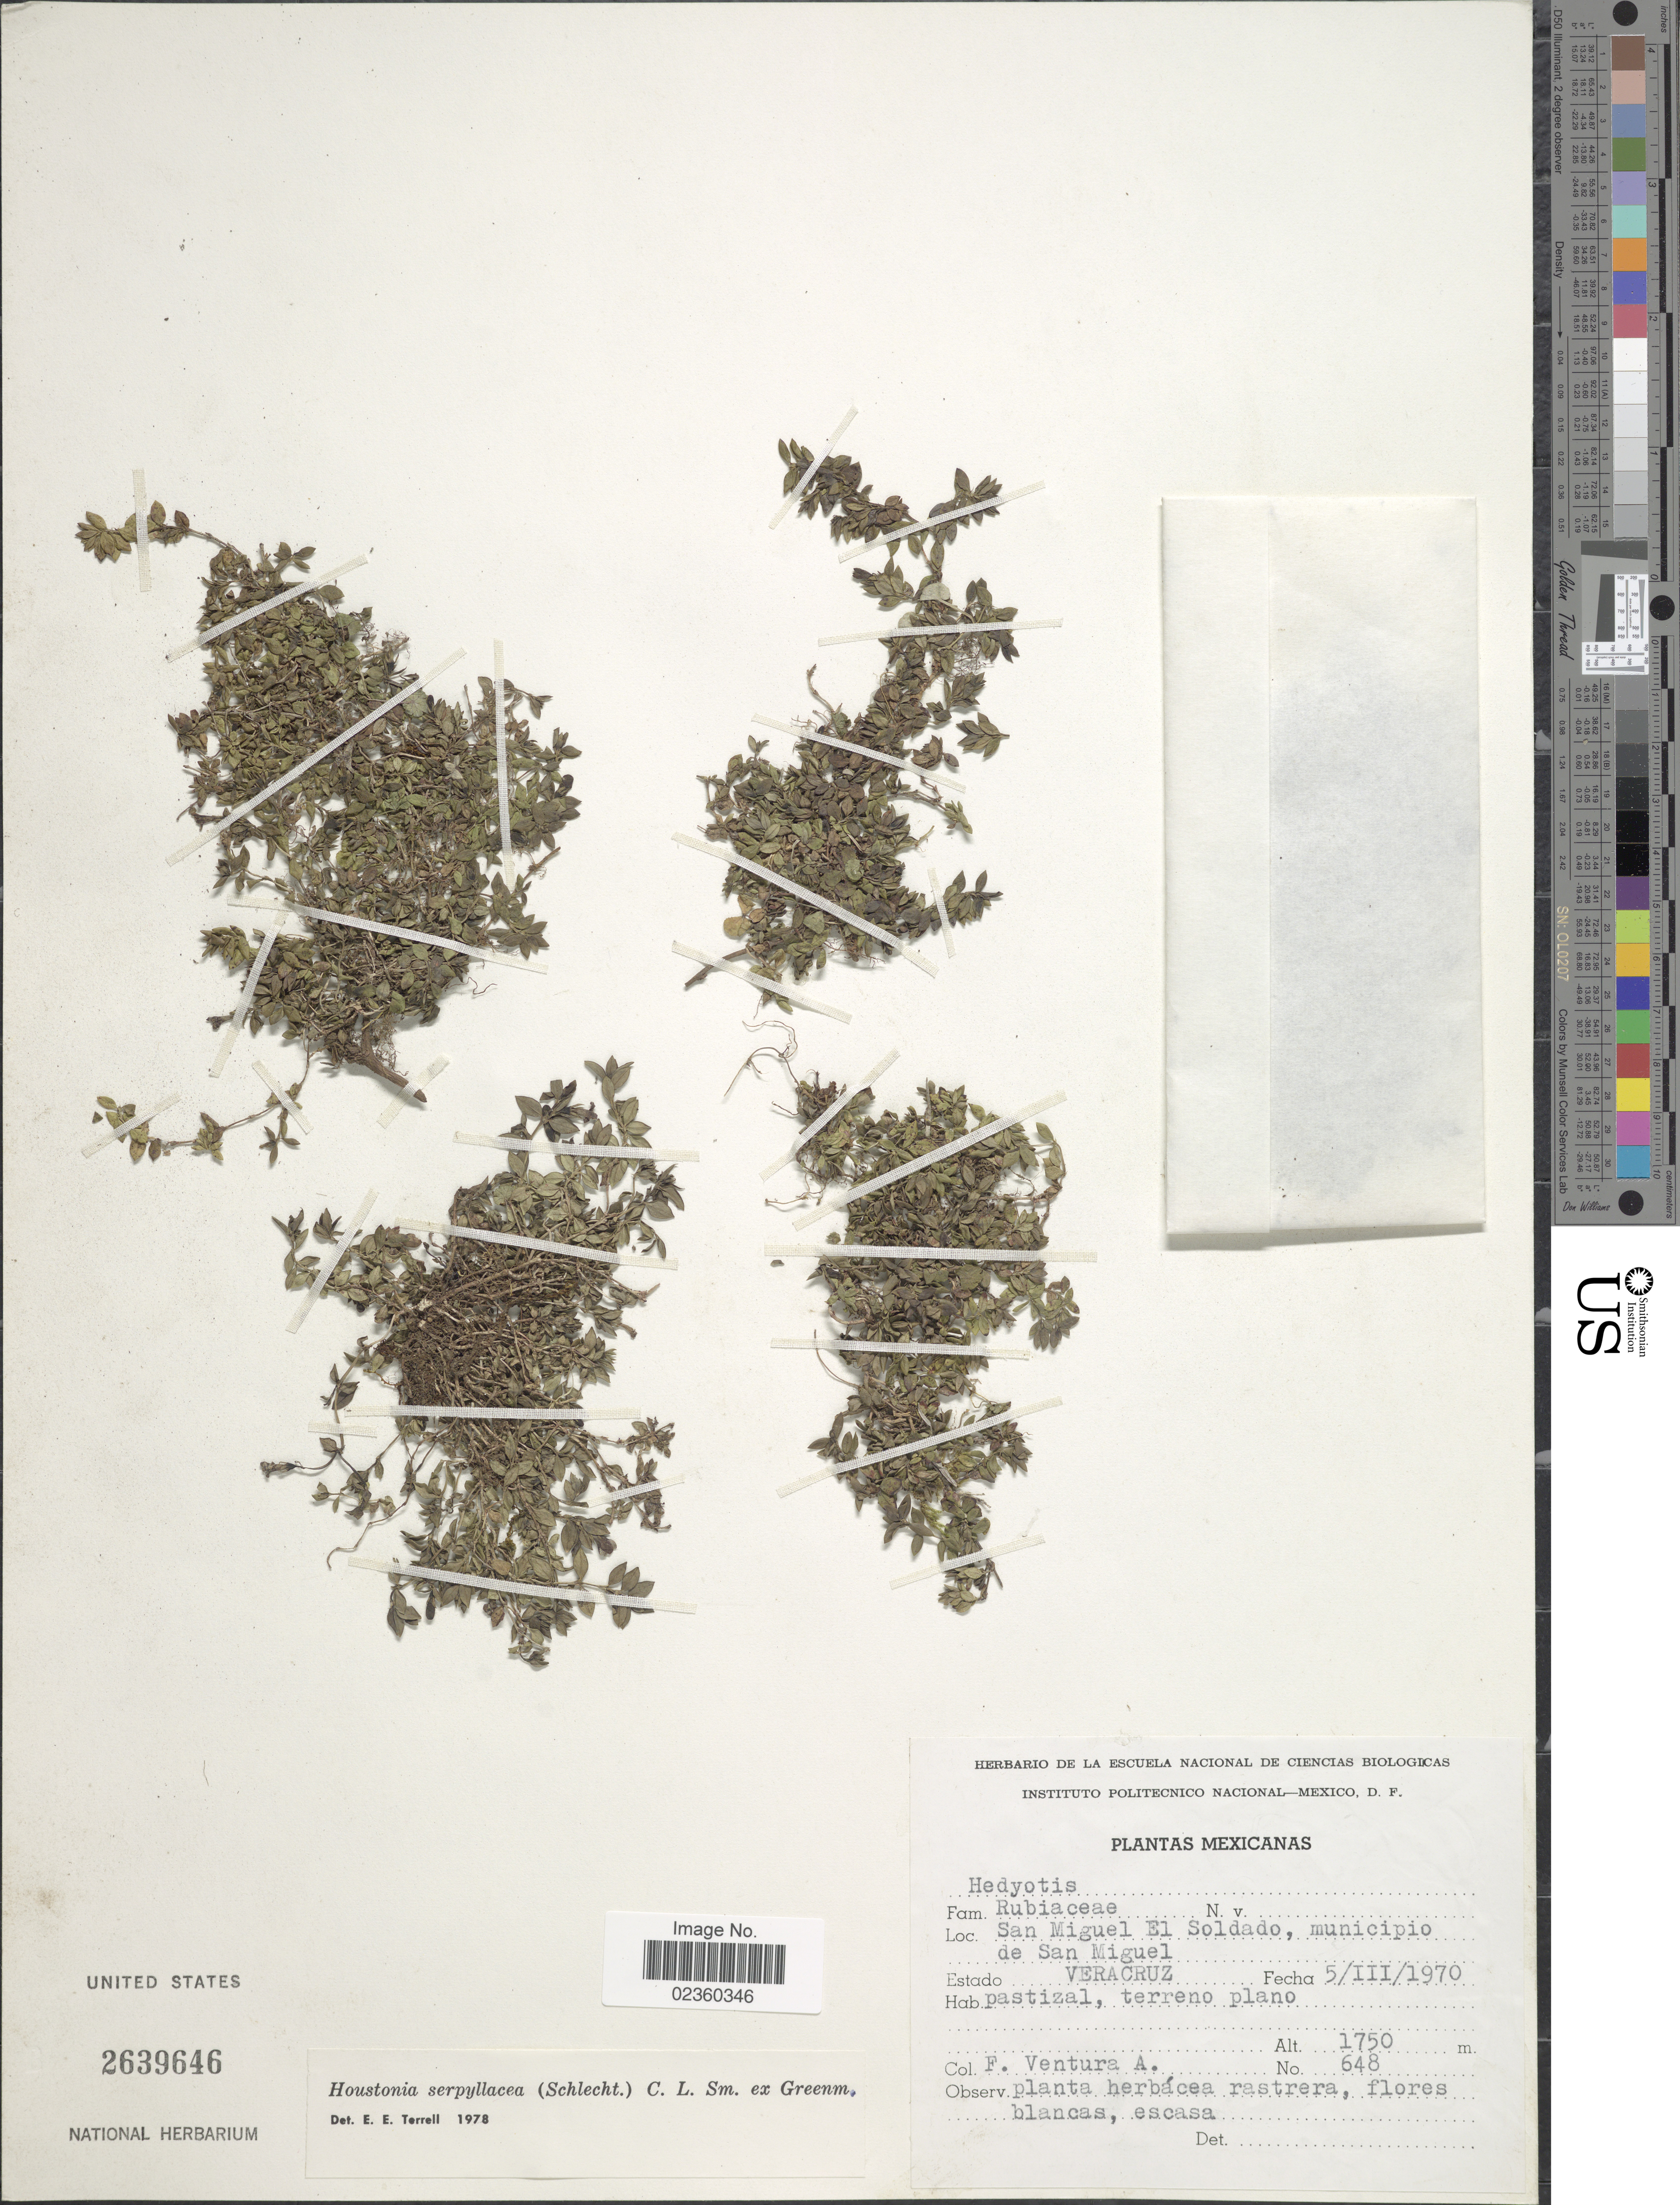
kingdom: Plantae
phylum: Tracheophyta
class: Magnoliopsida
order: Gentianales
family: Rubiaceae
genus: Terrellianthus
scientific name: Terrellianthus serpyllaceus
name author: (Schltdl.) Borhidi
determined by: Florentin, Mariela Nunez, (CTES), Instituto de Botanica del Nordeste (ARGENTINA)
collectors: F. Ventura A.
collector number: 648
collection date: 1970-03-05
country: Mexico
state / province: Veracruz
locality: San Miguel El Soldado, municipio de San Miguel, Estado Veracruz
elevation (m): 1750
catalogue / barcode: US 2639646